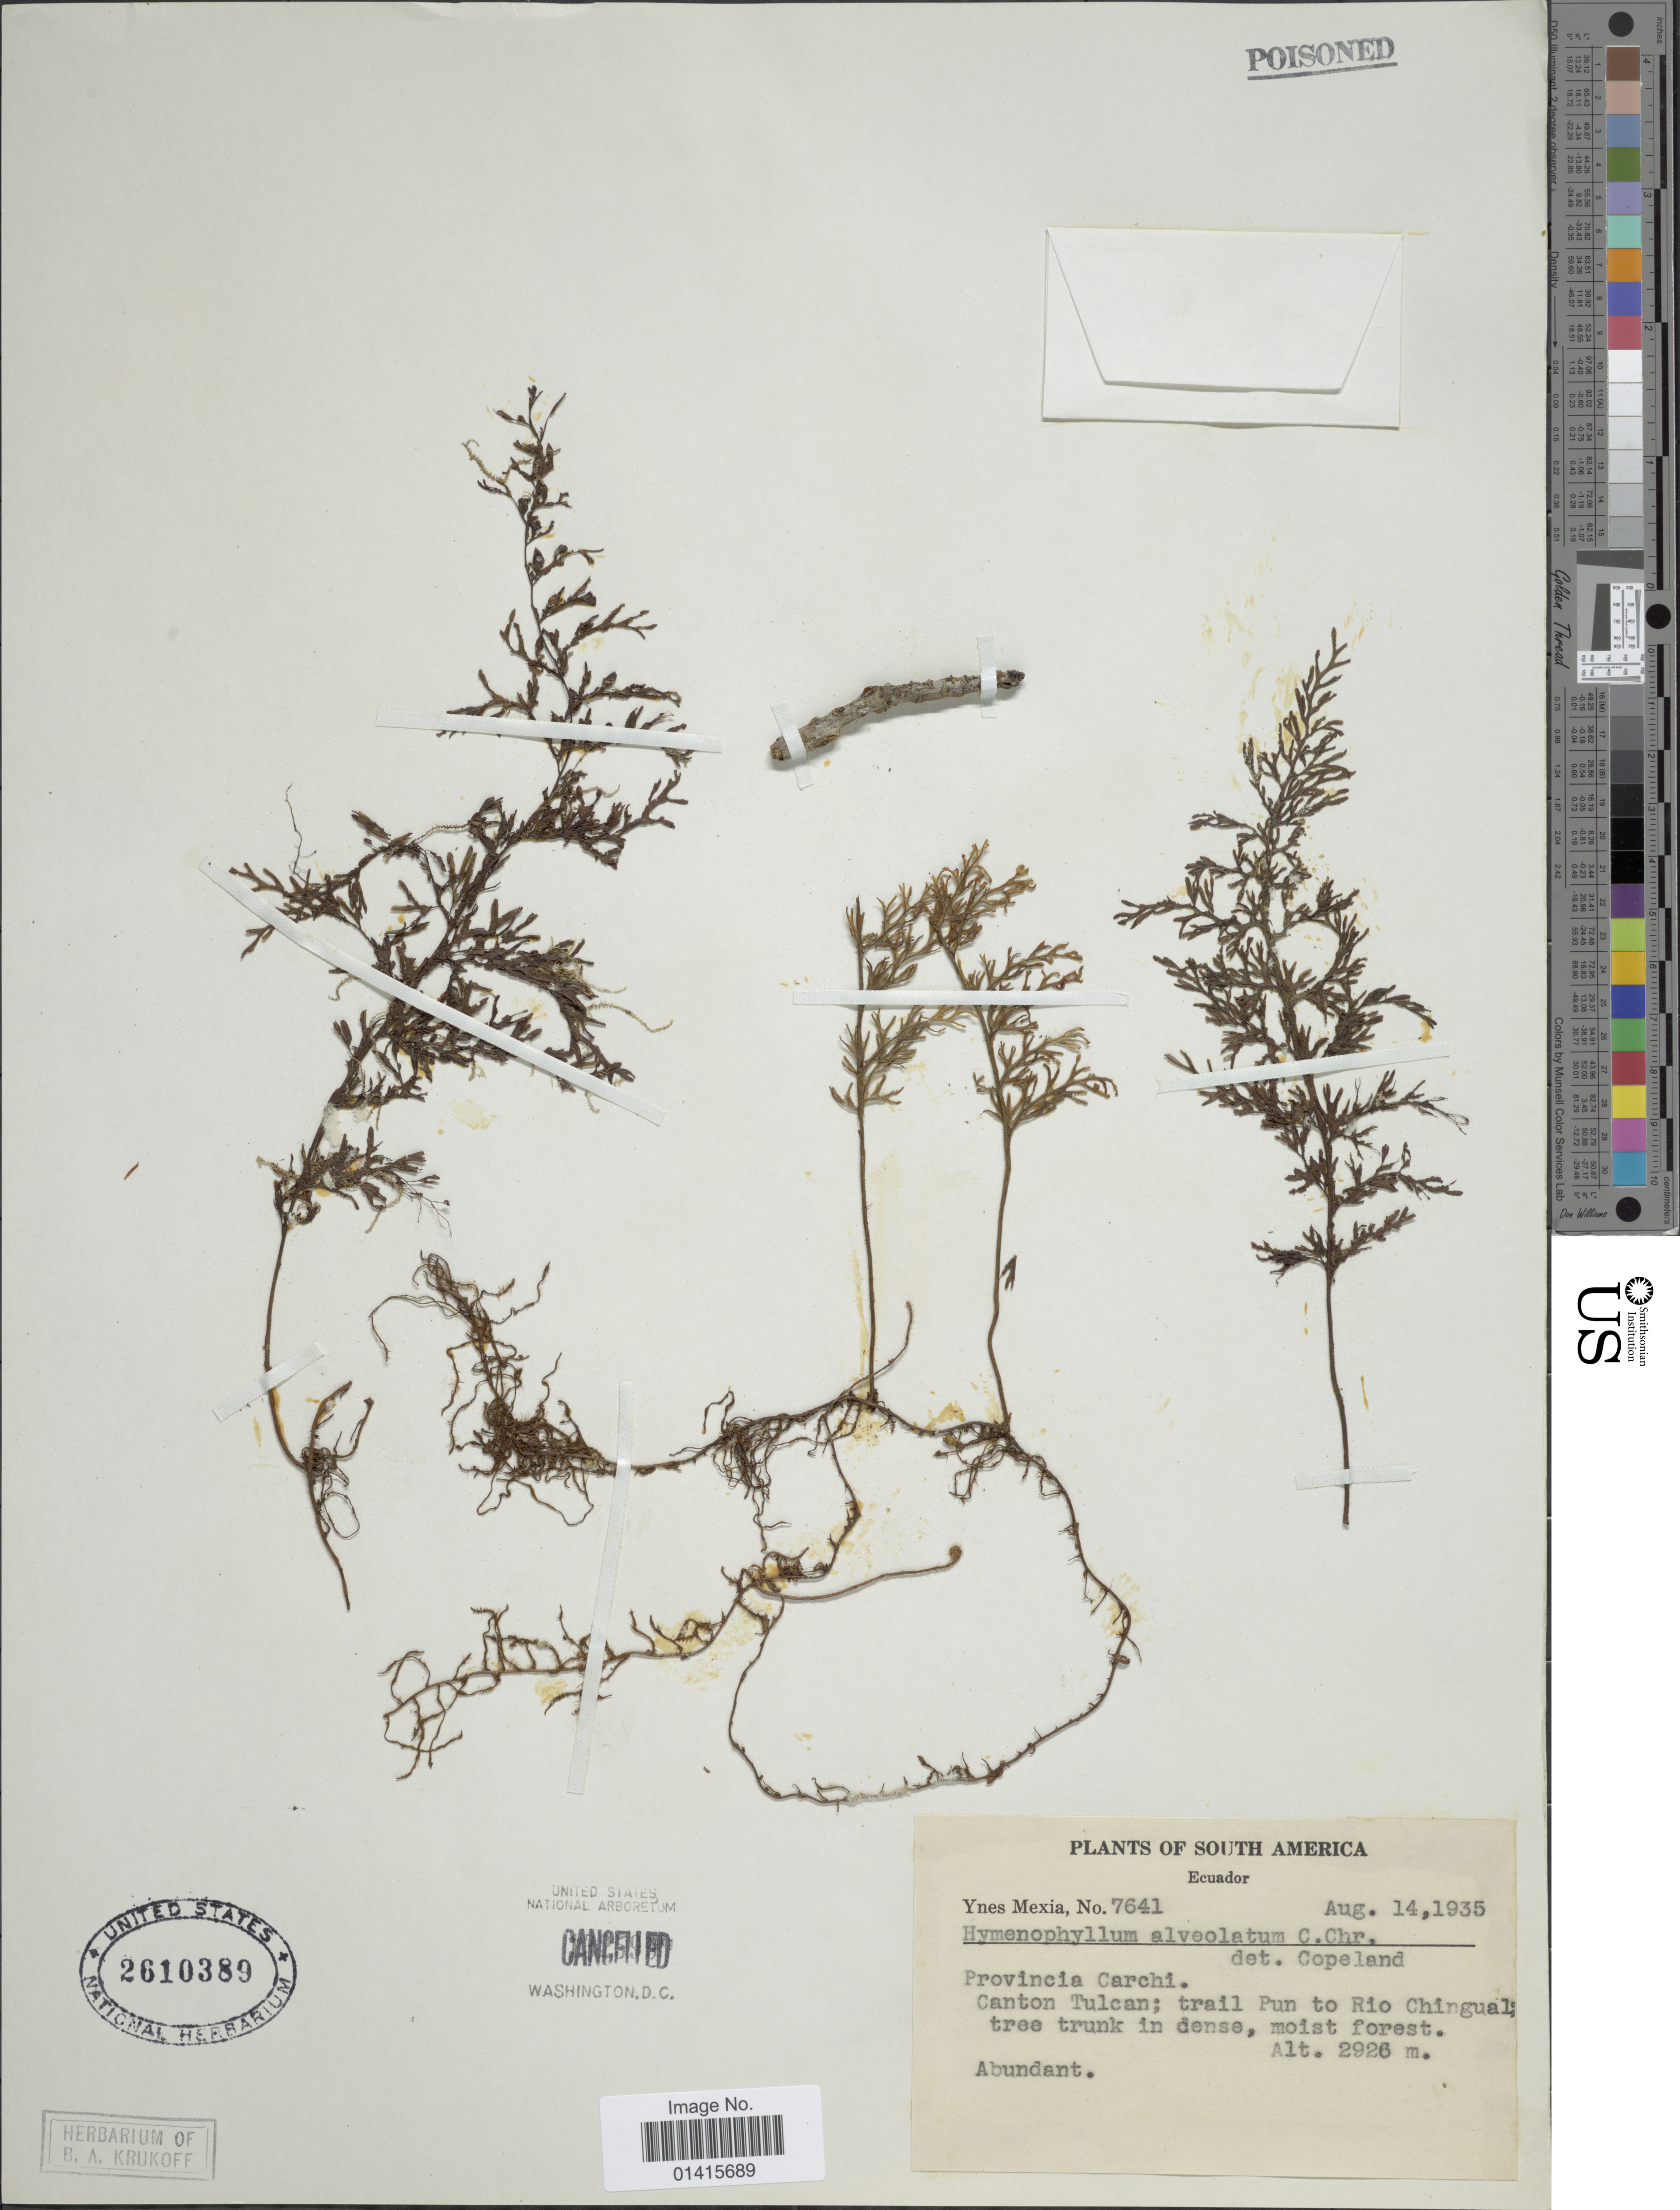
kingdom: Plantae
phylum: Tracheophyta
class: Polypodiopsida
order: Hymenophyllales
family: Hymenophyllaceae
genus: Hymenophyllum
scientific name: Hymenophyllum alveolatum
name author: C. Chr.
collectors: Y. Mexia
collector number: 7641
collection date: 1935-08-14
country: Ecuador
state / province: Carchi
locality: South America, Provincia Carchi, Canton Tulcan; trail Pun to Rio Chinguals [interpreted]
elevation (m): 2926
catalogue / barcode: US 2610389